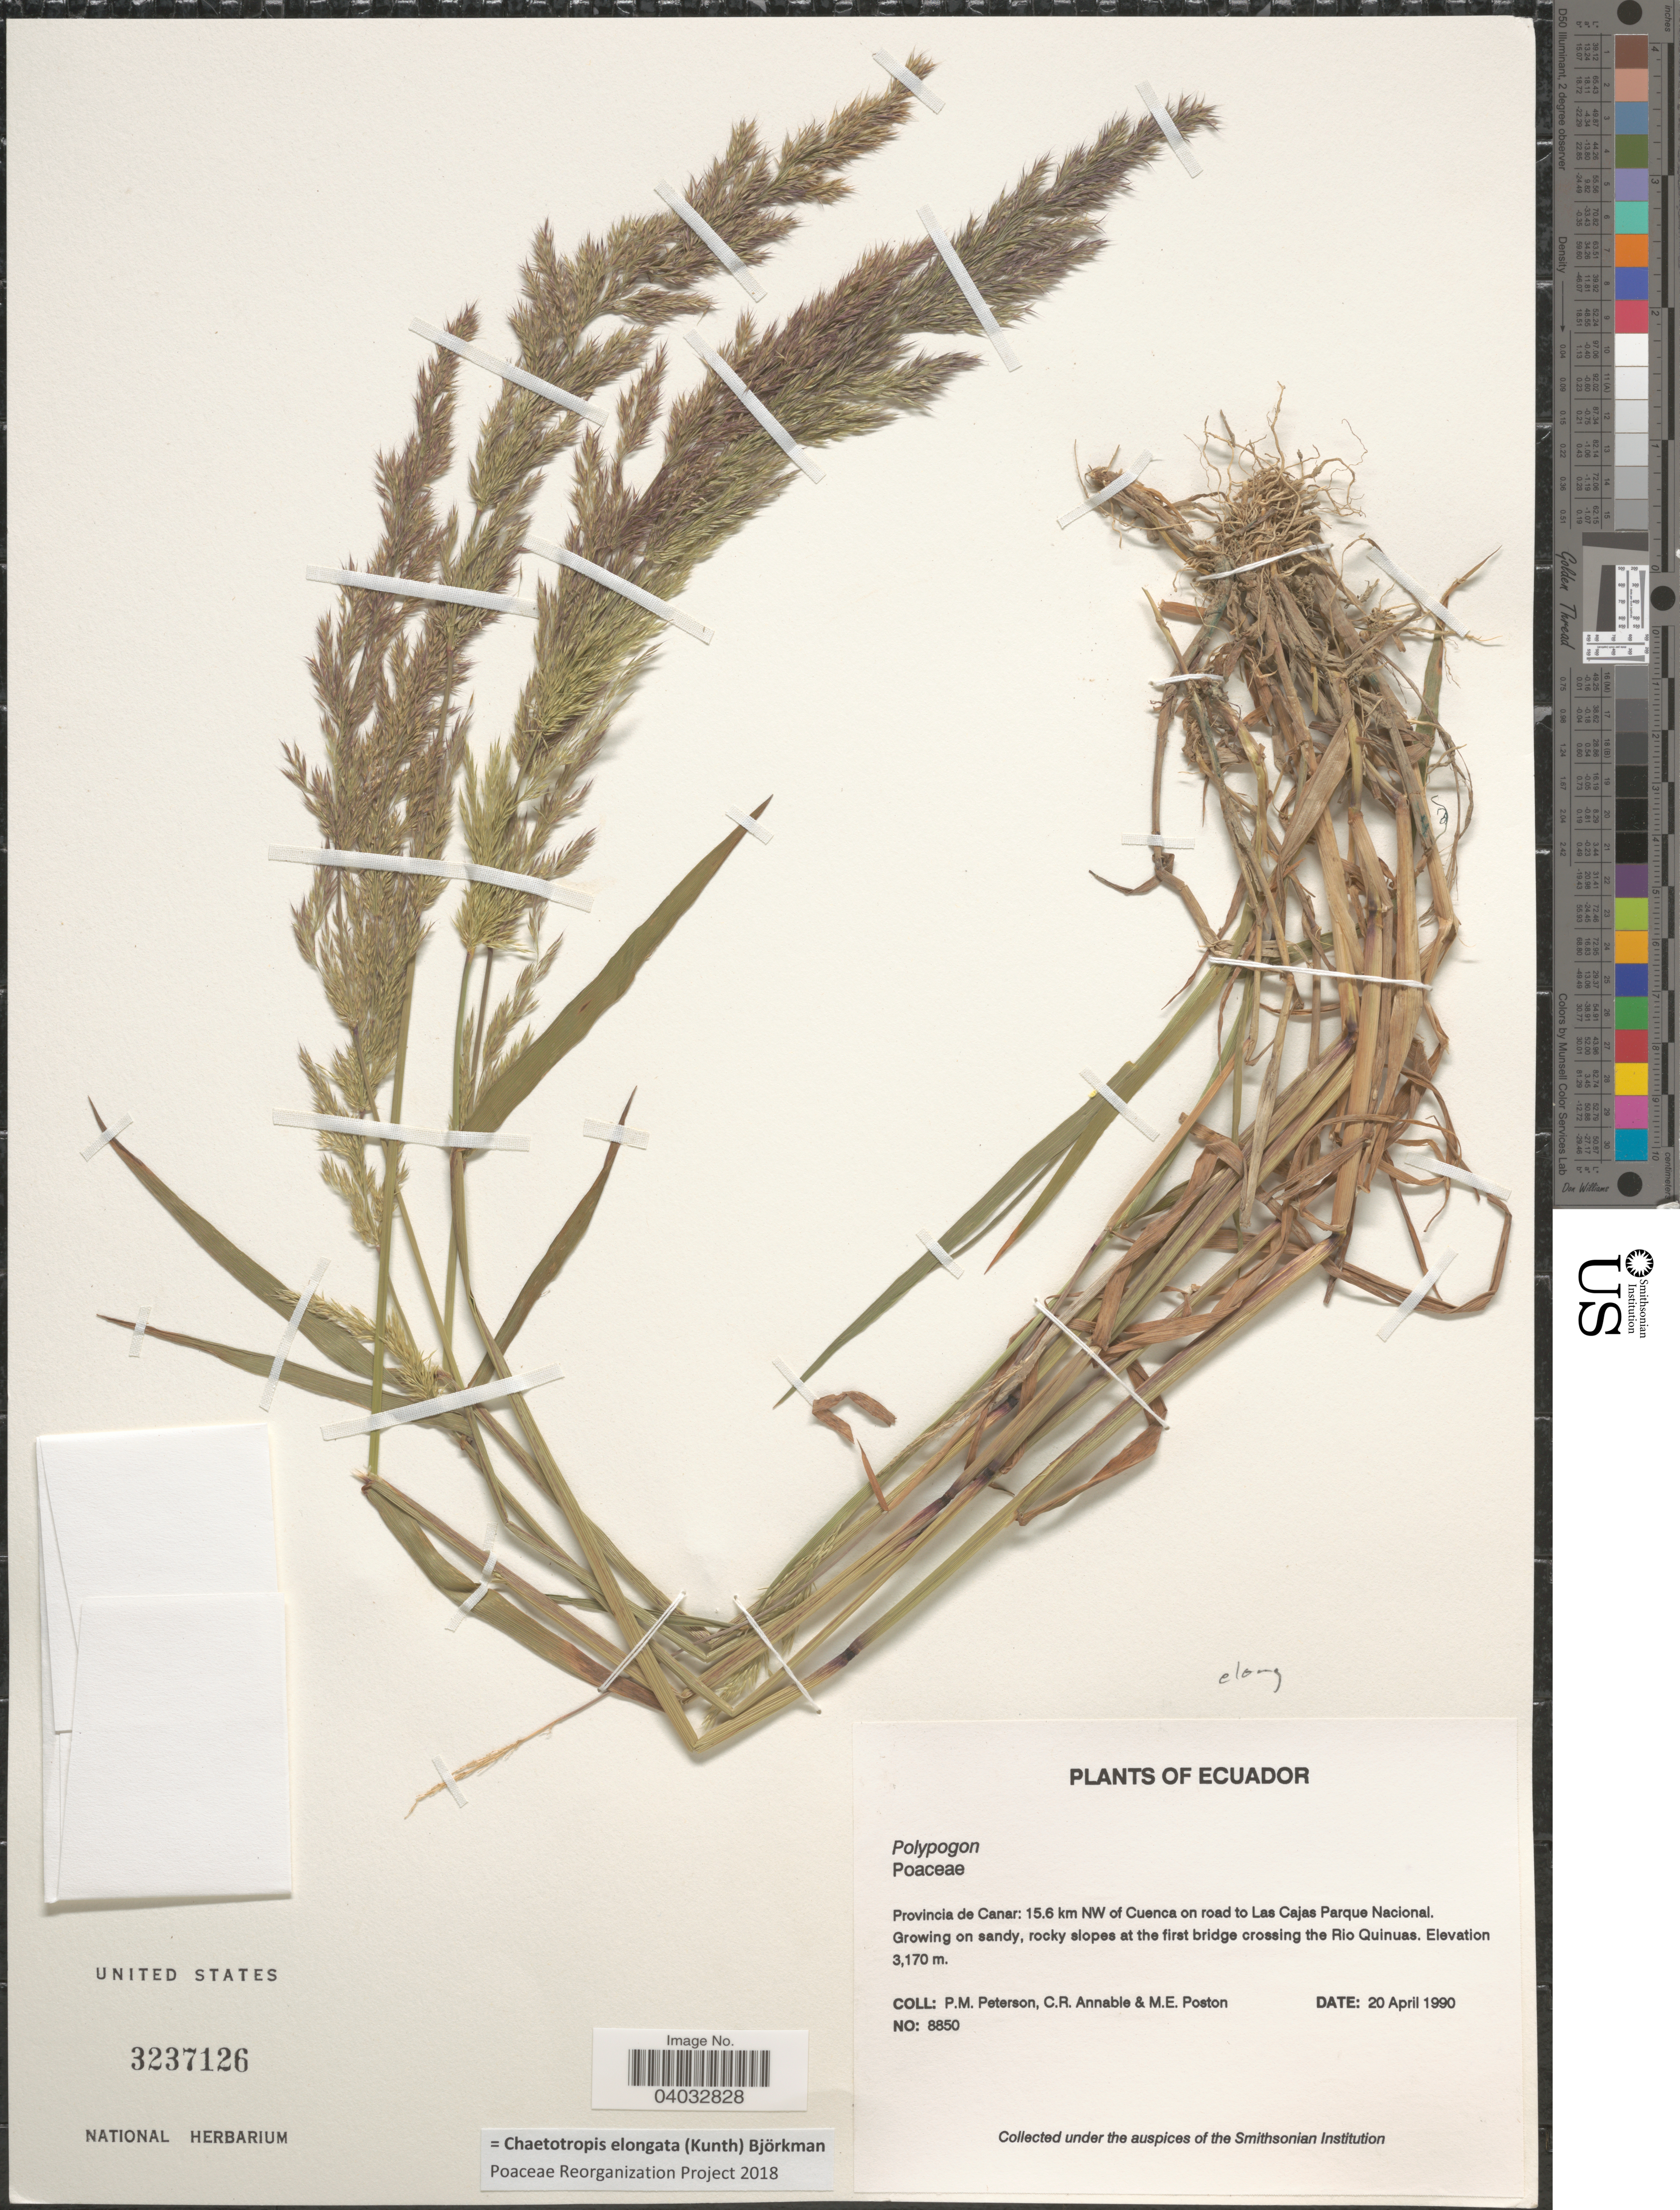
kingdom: Plantae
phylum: Tracheophyta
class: Liliopsida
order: Poales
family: Poaceae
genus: Chaetotropis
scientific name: Chaetotropis elongata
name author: (Kunth) Björkman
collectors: P. M. Peterson, C. R. Annable & M. Poston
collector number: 8850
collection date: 1990-04-20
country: Ecuador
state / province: Cañar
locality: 15.6 km NW of Cuenca on road to Las Cajas Parque Nacional. On sandy, rocky slopes at the first bridge crossing the Rio Quinuas.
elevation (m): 3170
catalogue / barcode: US 3237126